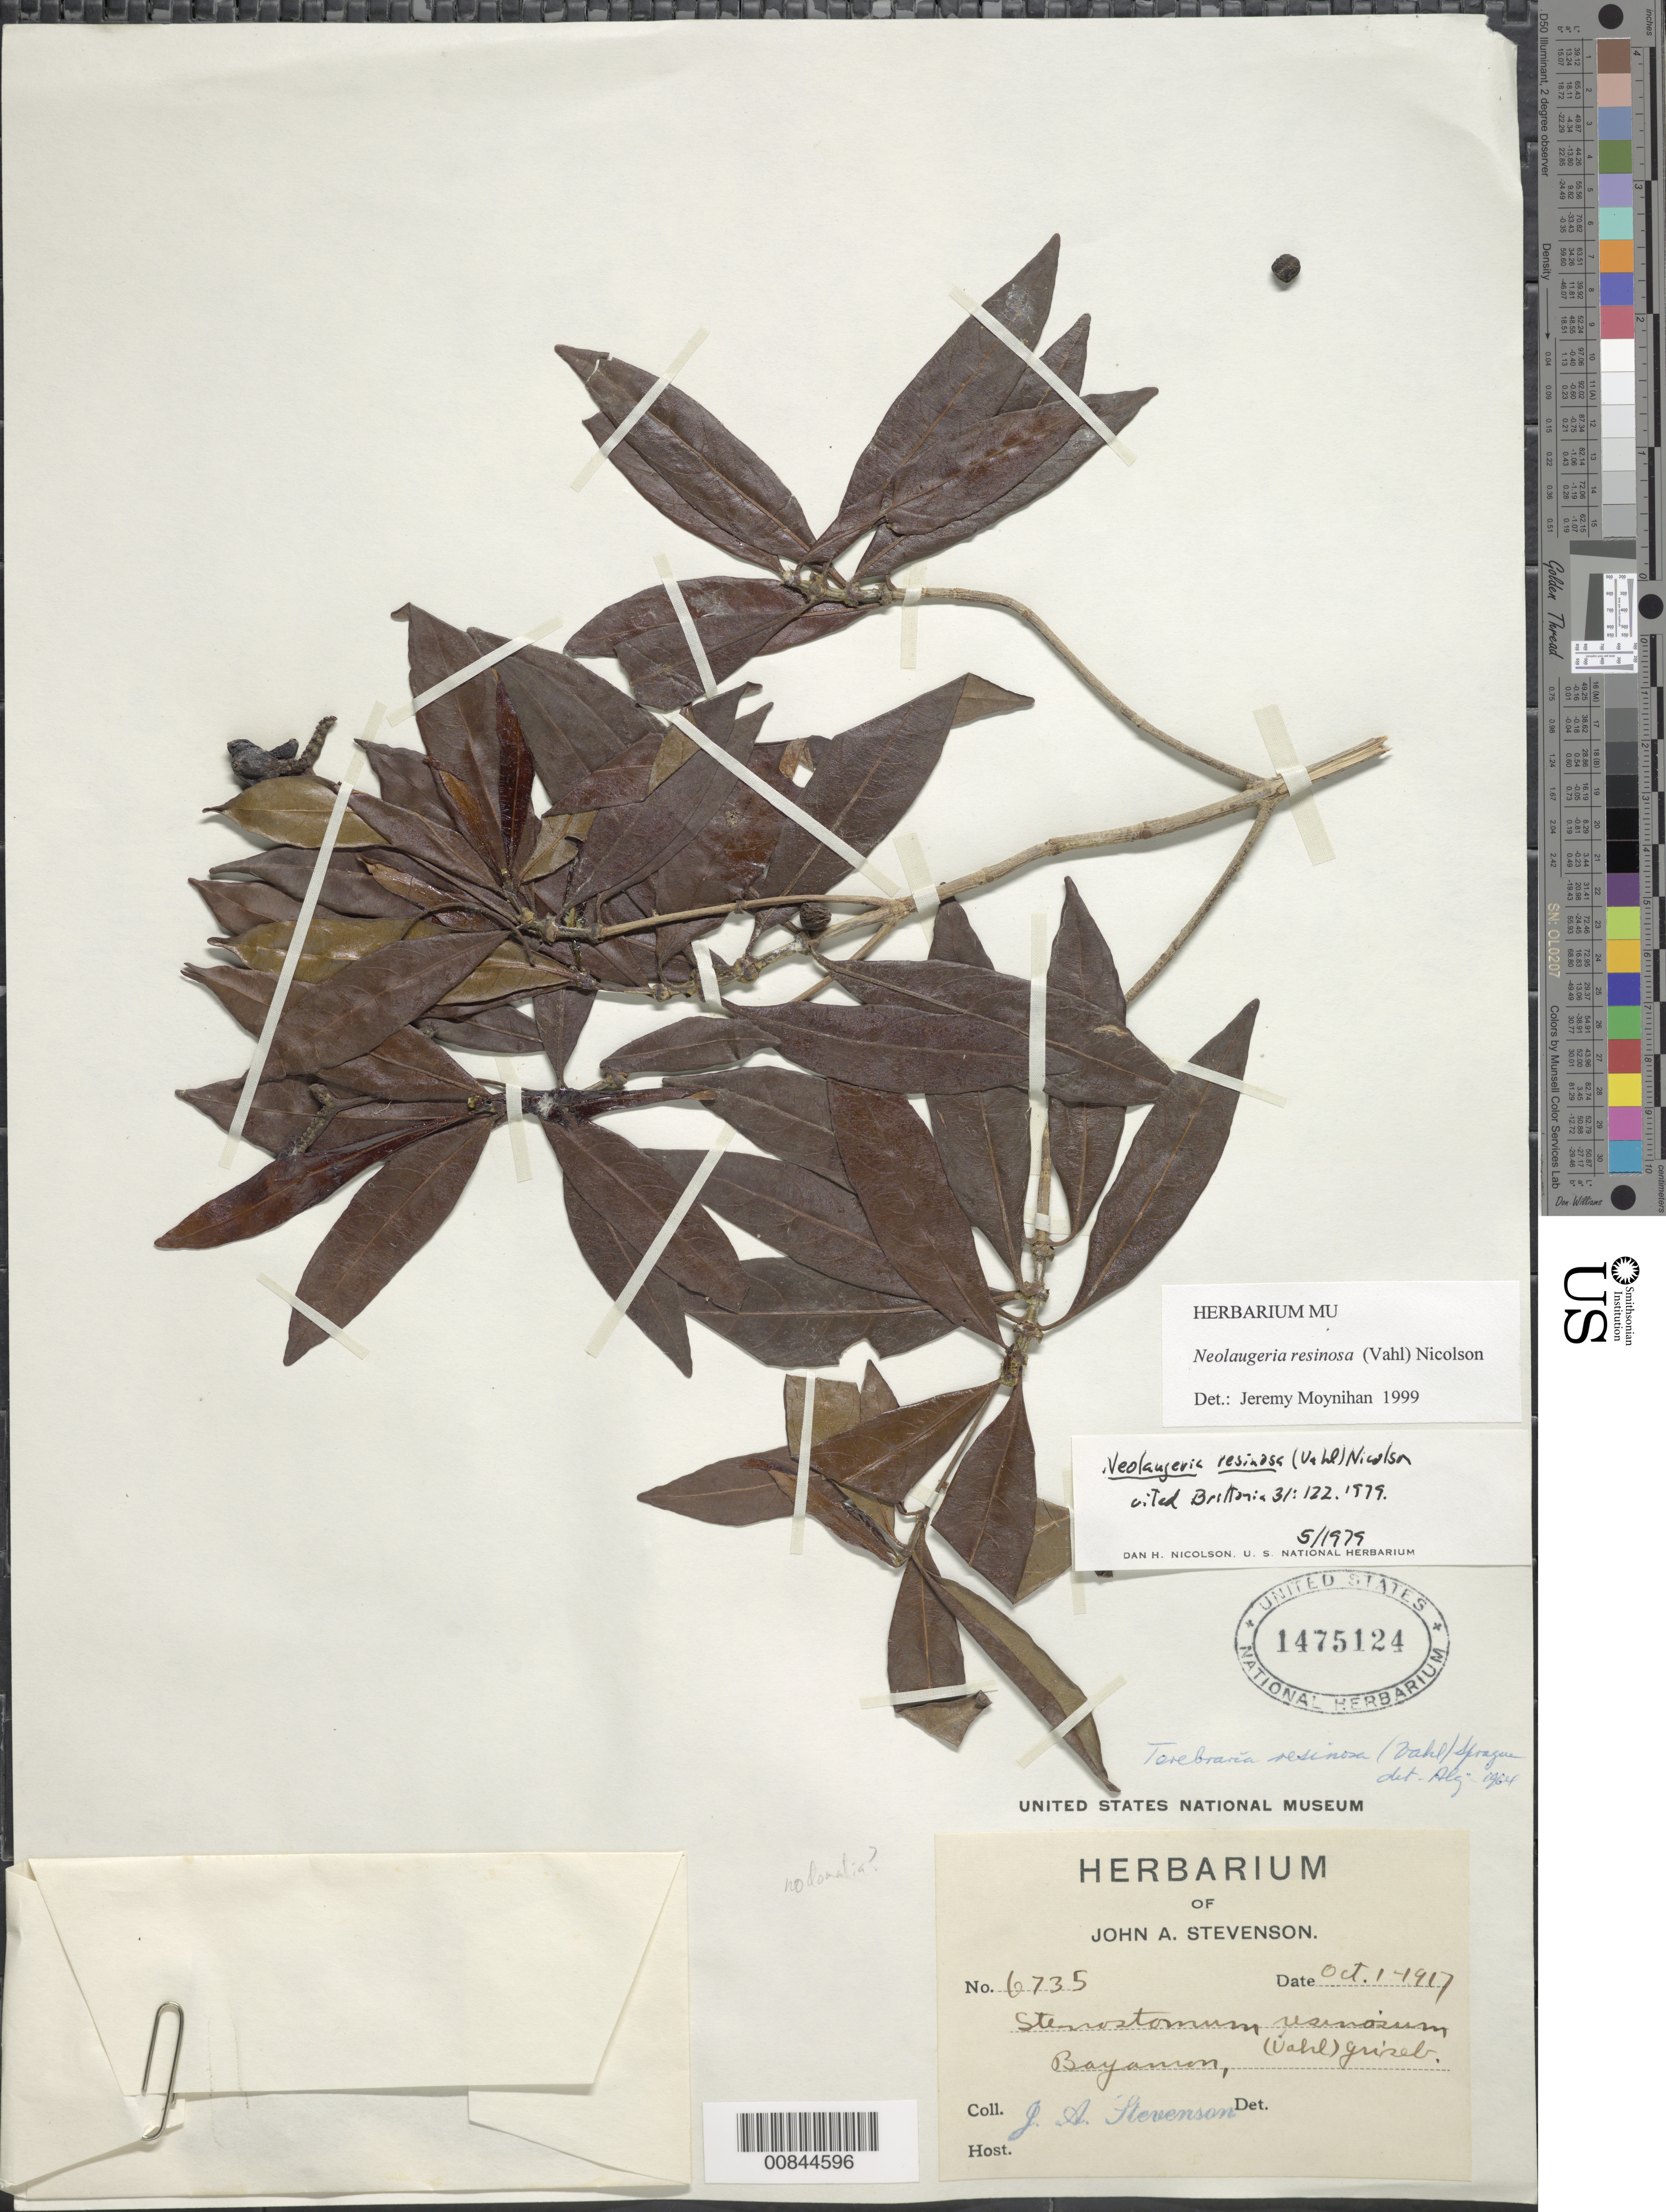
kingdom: Plantae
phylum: Tracheophyta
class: Magnoliopsida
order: Gentianales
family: Rubiaceae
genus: Stenostomum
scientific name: Stenostomum resinosum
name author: (Vahl) Griseb.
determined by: Nicolson, Dan H.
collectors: J. Stevenson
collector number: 6735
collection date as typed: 01 Oct 1917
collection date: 1917-10-01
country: Bahamas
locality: "Bayamon"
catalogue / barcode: US 1475124